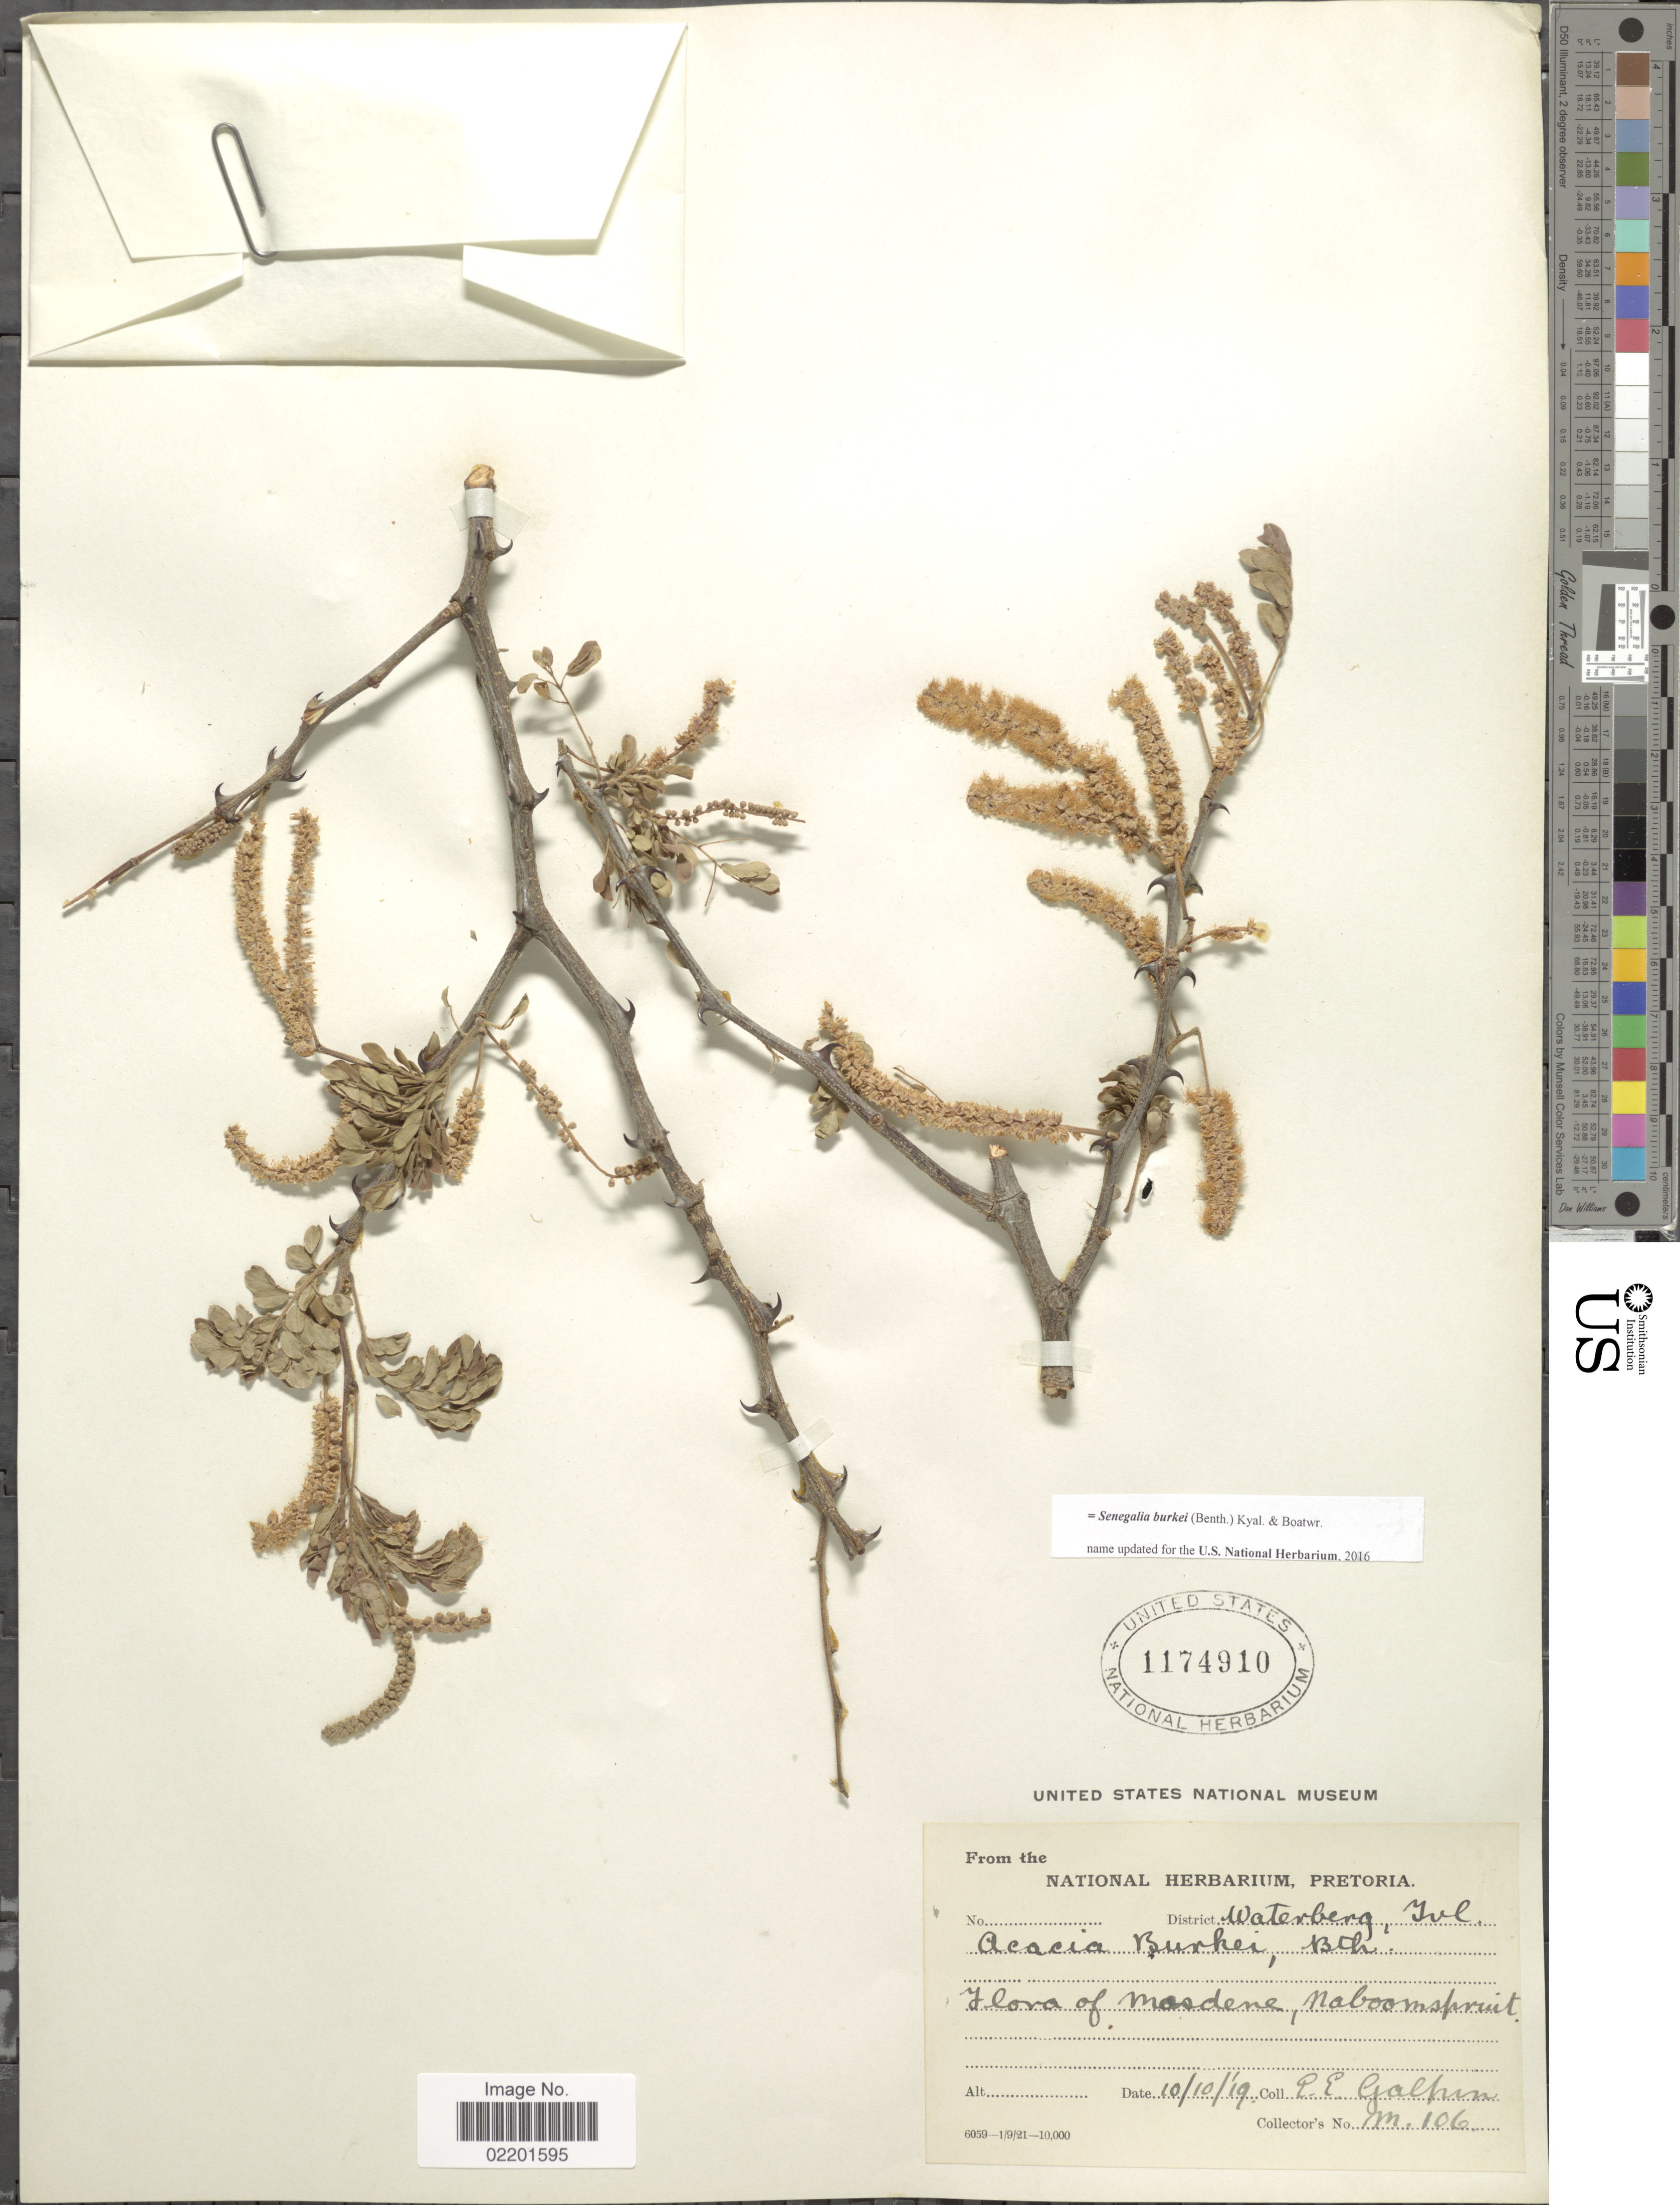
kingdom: Plantae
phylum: Tracheophyta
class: Magnoliopsida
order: Fabales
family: Fabaceae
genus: Senegalia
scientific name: Senegalia burkei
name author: (Benth.) Boatwr.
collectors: E. Galpin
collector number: M106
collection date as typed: Transcribed d/m/y: 10/10/19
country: South Africa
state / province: Limpopo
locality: District Waterberg, Tvl. Mosdene, Naboomspruit.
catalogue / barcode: US 1174910